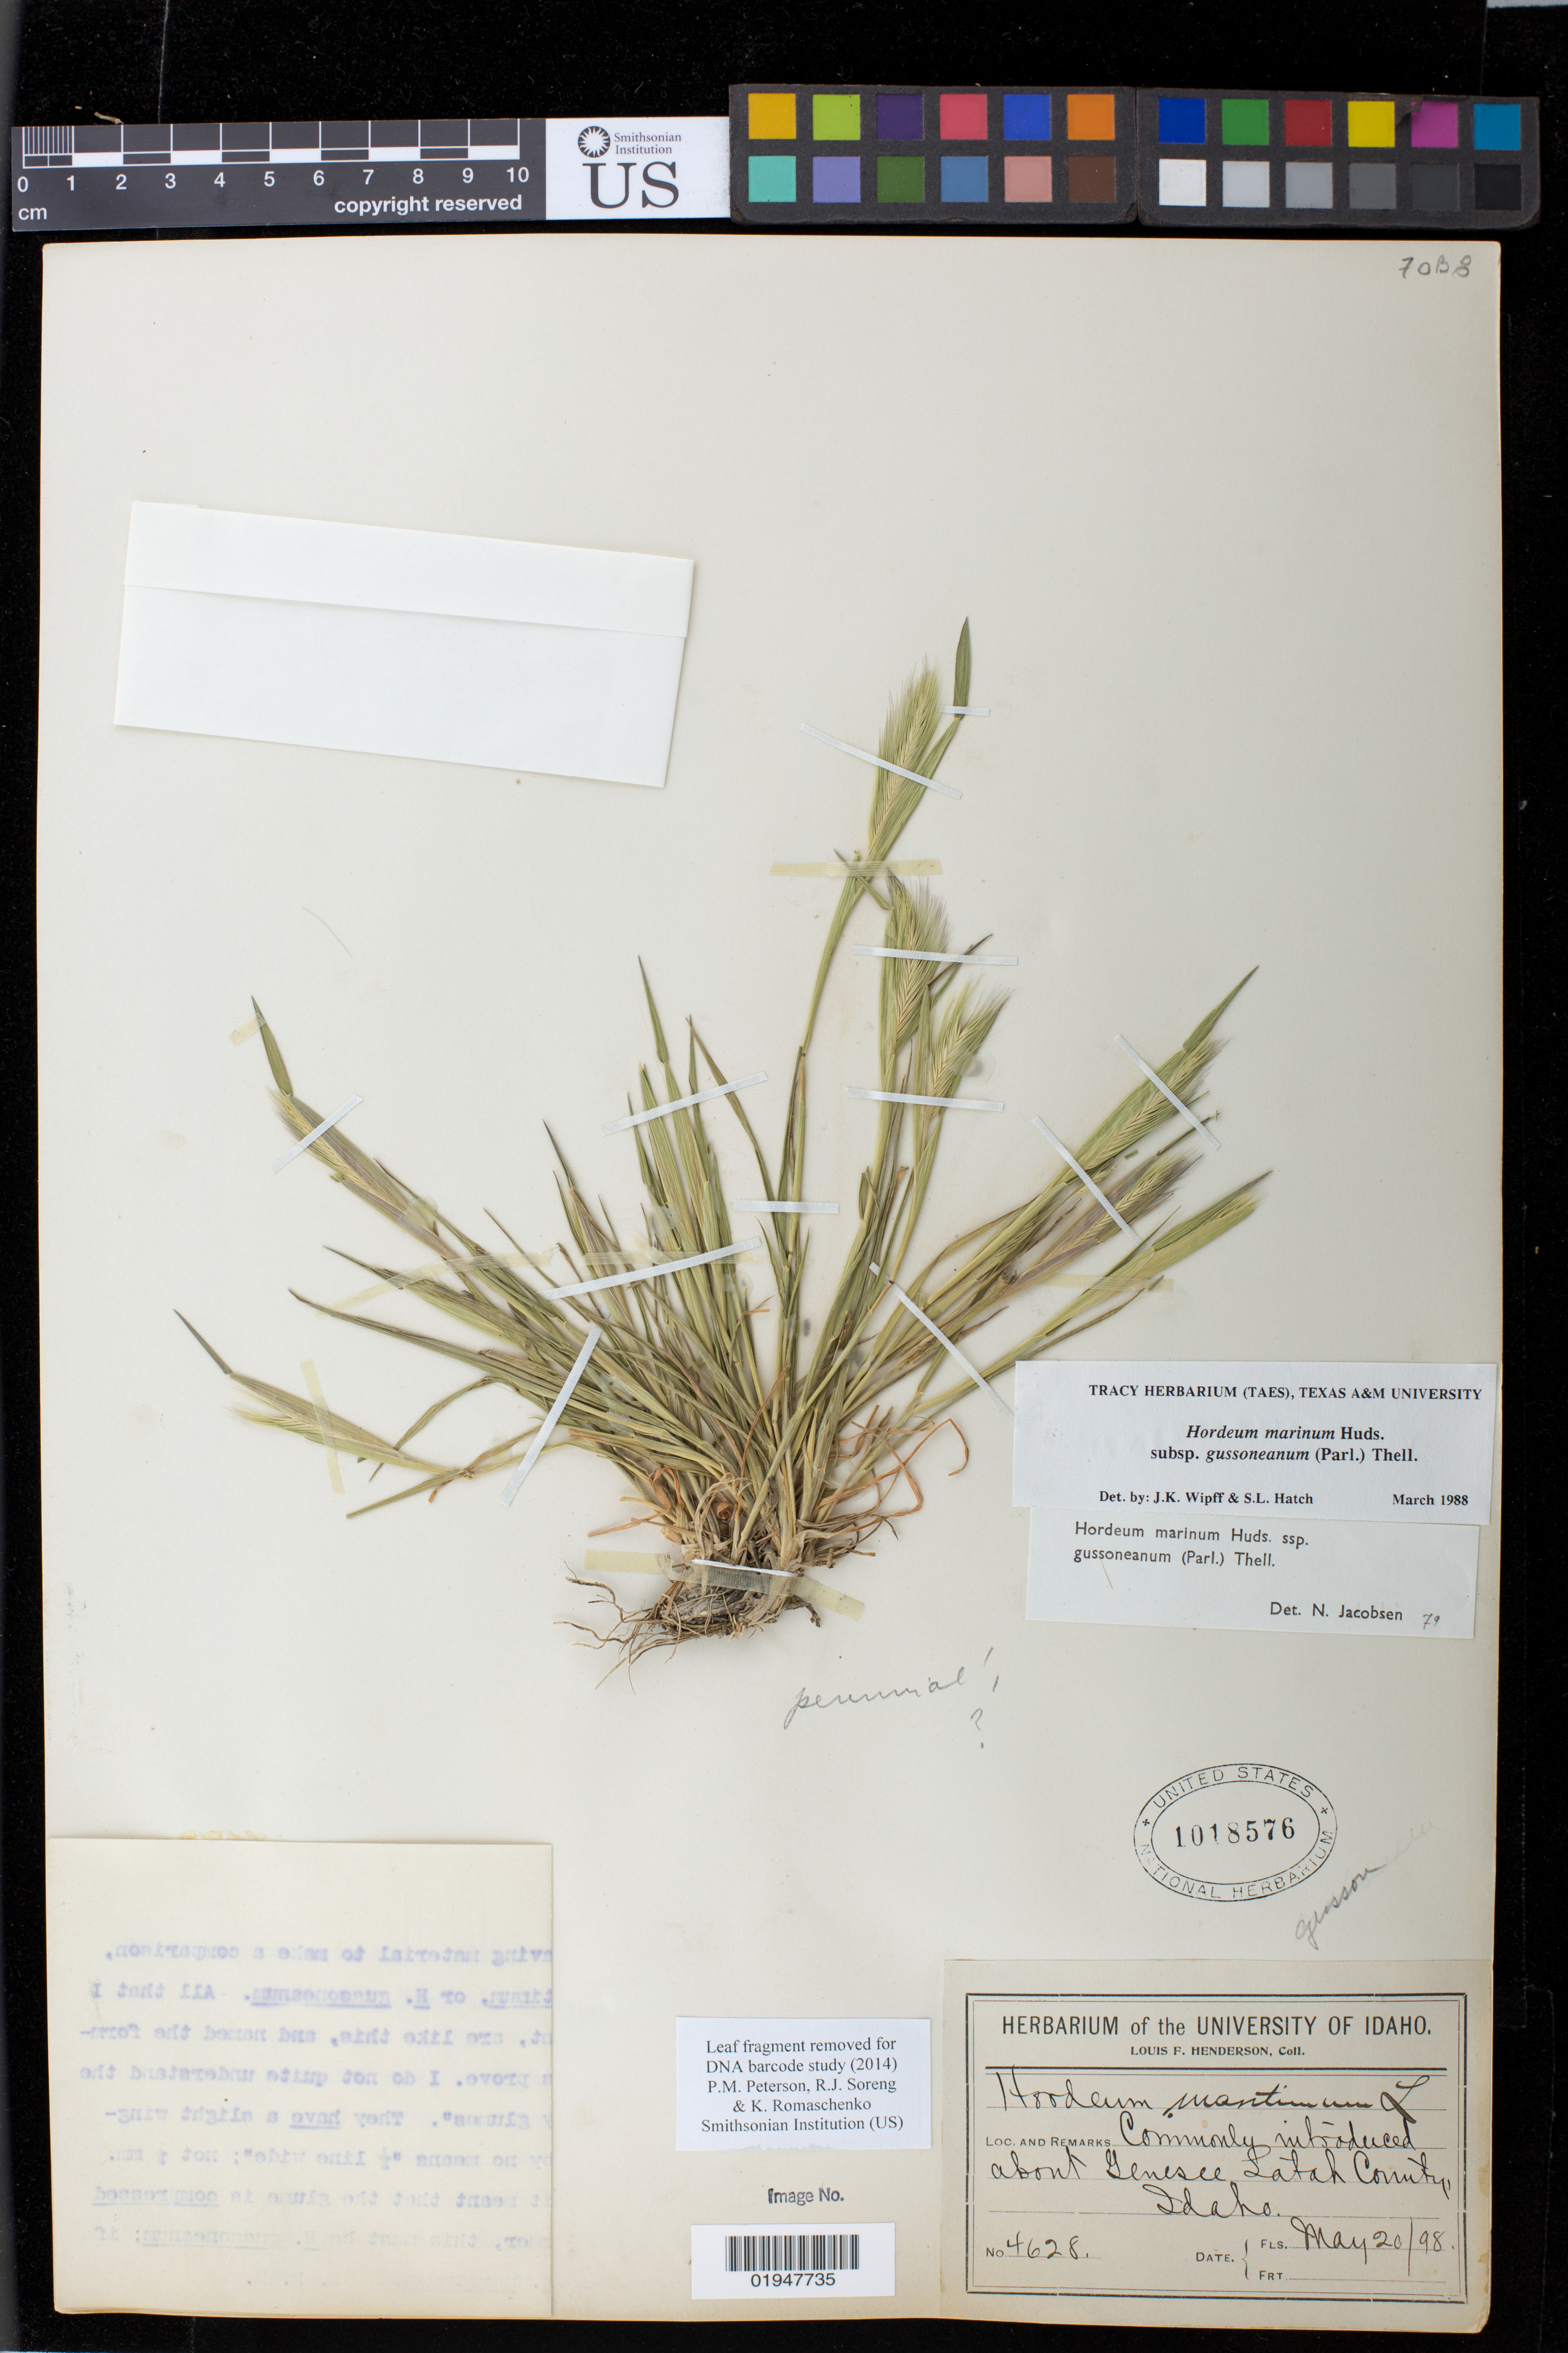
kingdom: Plantae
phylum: Tracheophyta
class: Liliopsida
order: Poales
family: Poaceae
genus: Hordeum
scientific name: Hordeum marinum subsp. gussoneanum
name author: (Parl.) Thell.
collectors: L. F. Henderson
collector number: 4628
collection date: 1898-05-20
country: United States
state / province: Idaho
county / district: Latah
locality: Genesee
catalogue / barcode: US 1018576